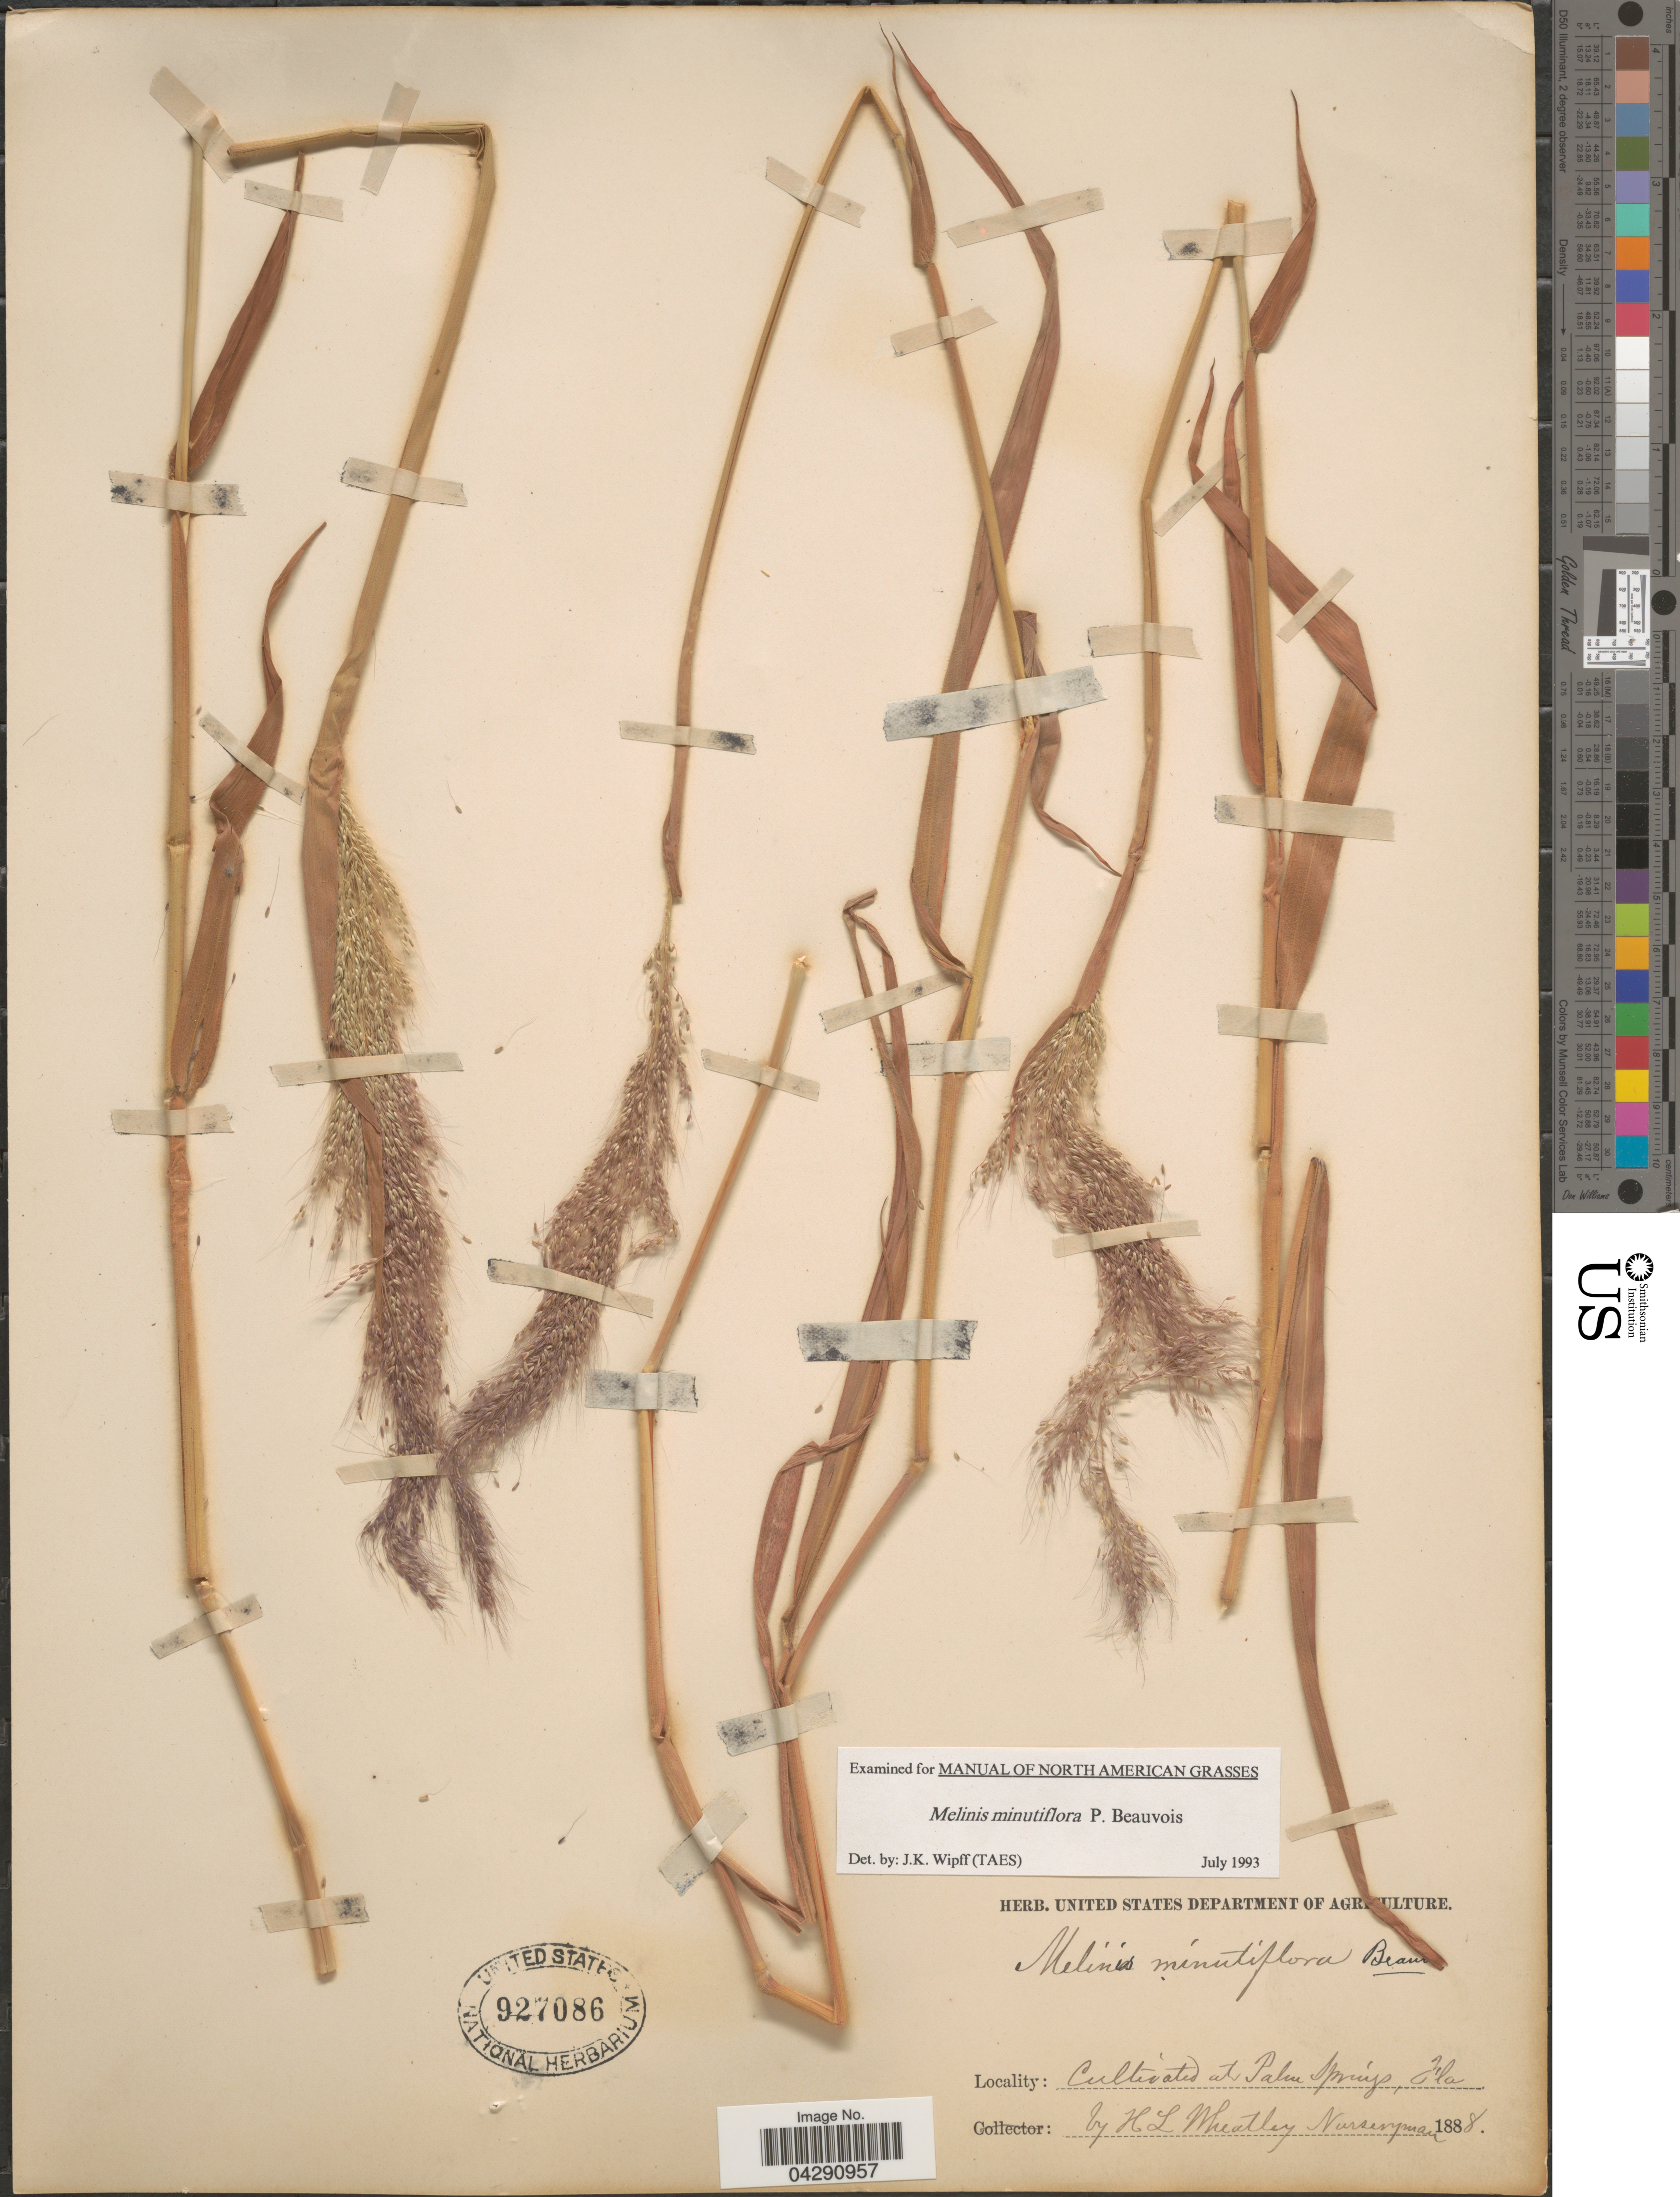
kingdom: Plantae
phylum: Tracheophyta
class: Liliopsida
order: Poales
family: Poaceae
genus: Melinis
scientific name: Melinis minutiflora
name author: P. Beauv.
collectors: H. Wheatley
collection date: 1888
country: United States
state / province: Florida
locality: At Palm Springs.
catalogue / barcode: US 927086